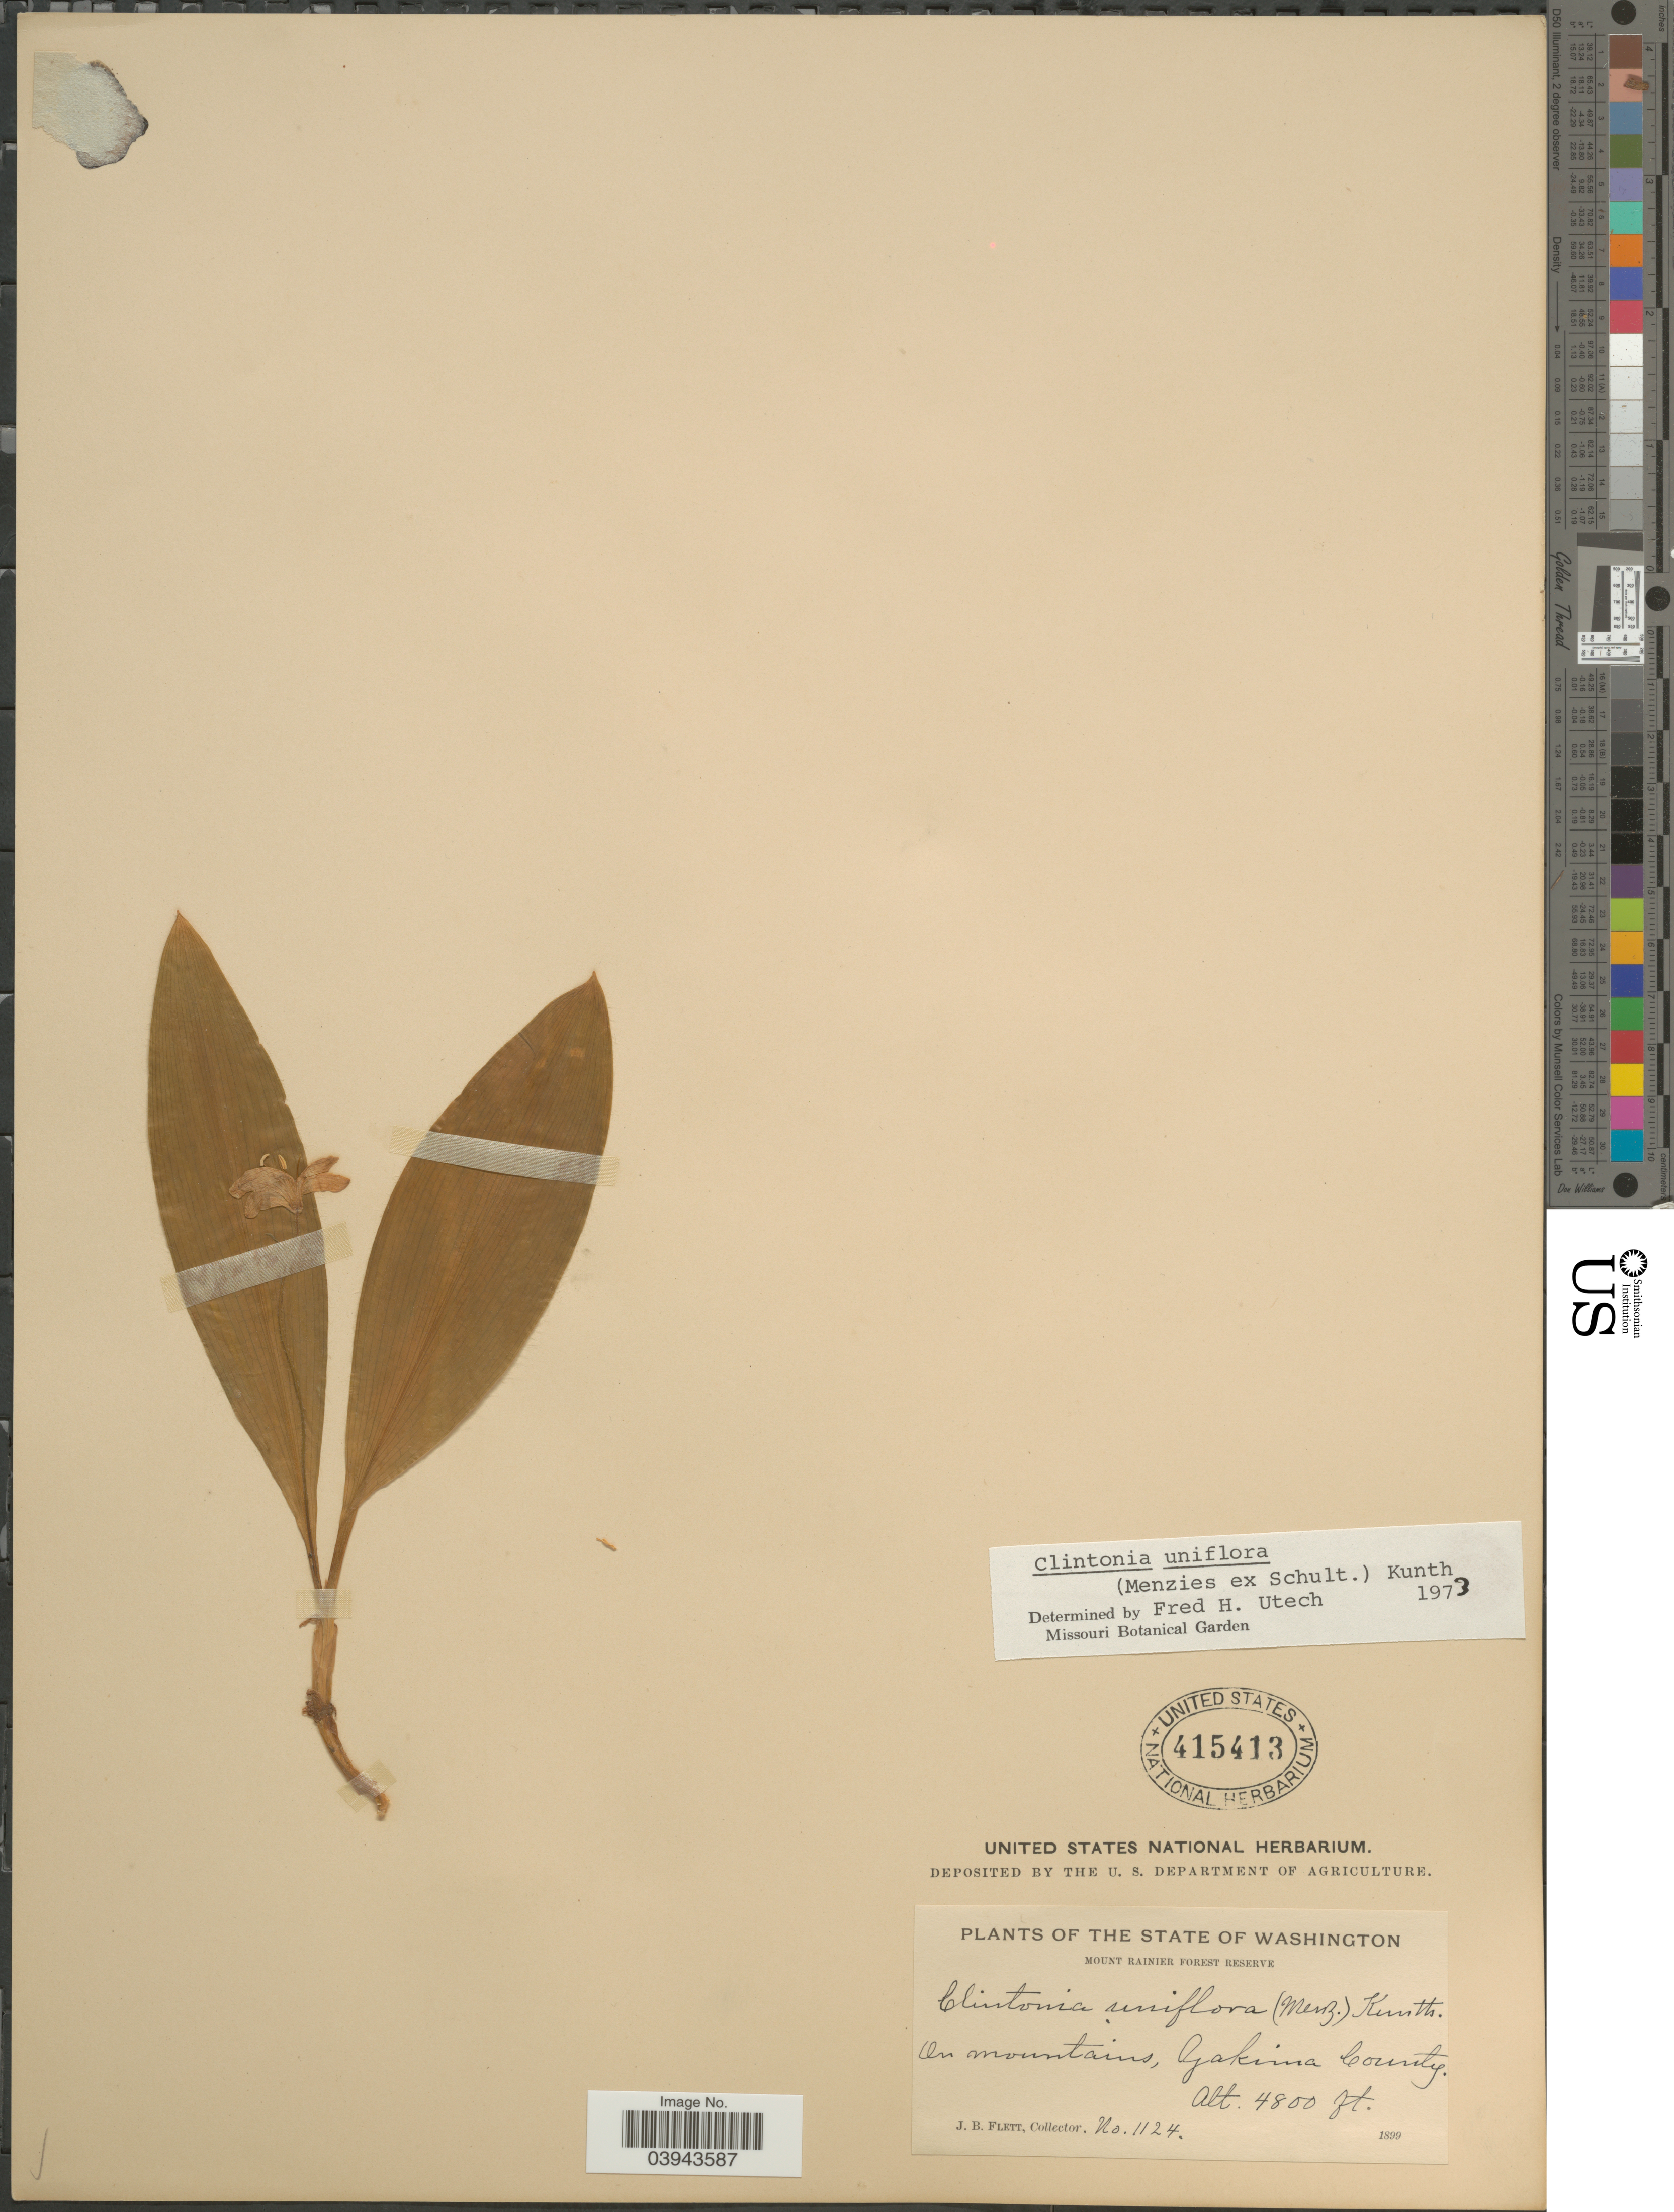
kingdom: Plantae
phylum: Tracheophyta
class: Liliopsida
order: Liliales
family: Liliaceae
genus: Clintonia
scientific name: Clintonia uniflora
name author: Kunth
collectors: J. Flett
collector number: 1124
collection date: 1899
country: United States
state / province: Washington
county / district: Yakima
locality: Mount Rainier Forest Reserve. On mountains, Yakima County.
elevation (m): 1463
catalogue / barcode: US 415413